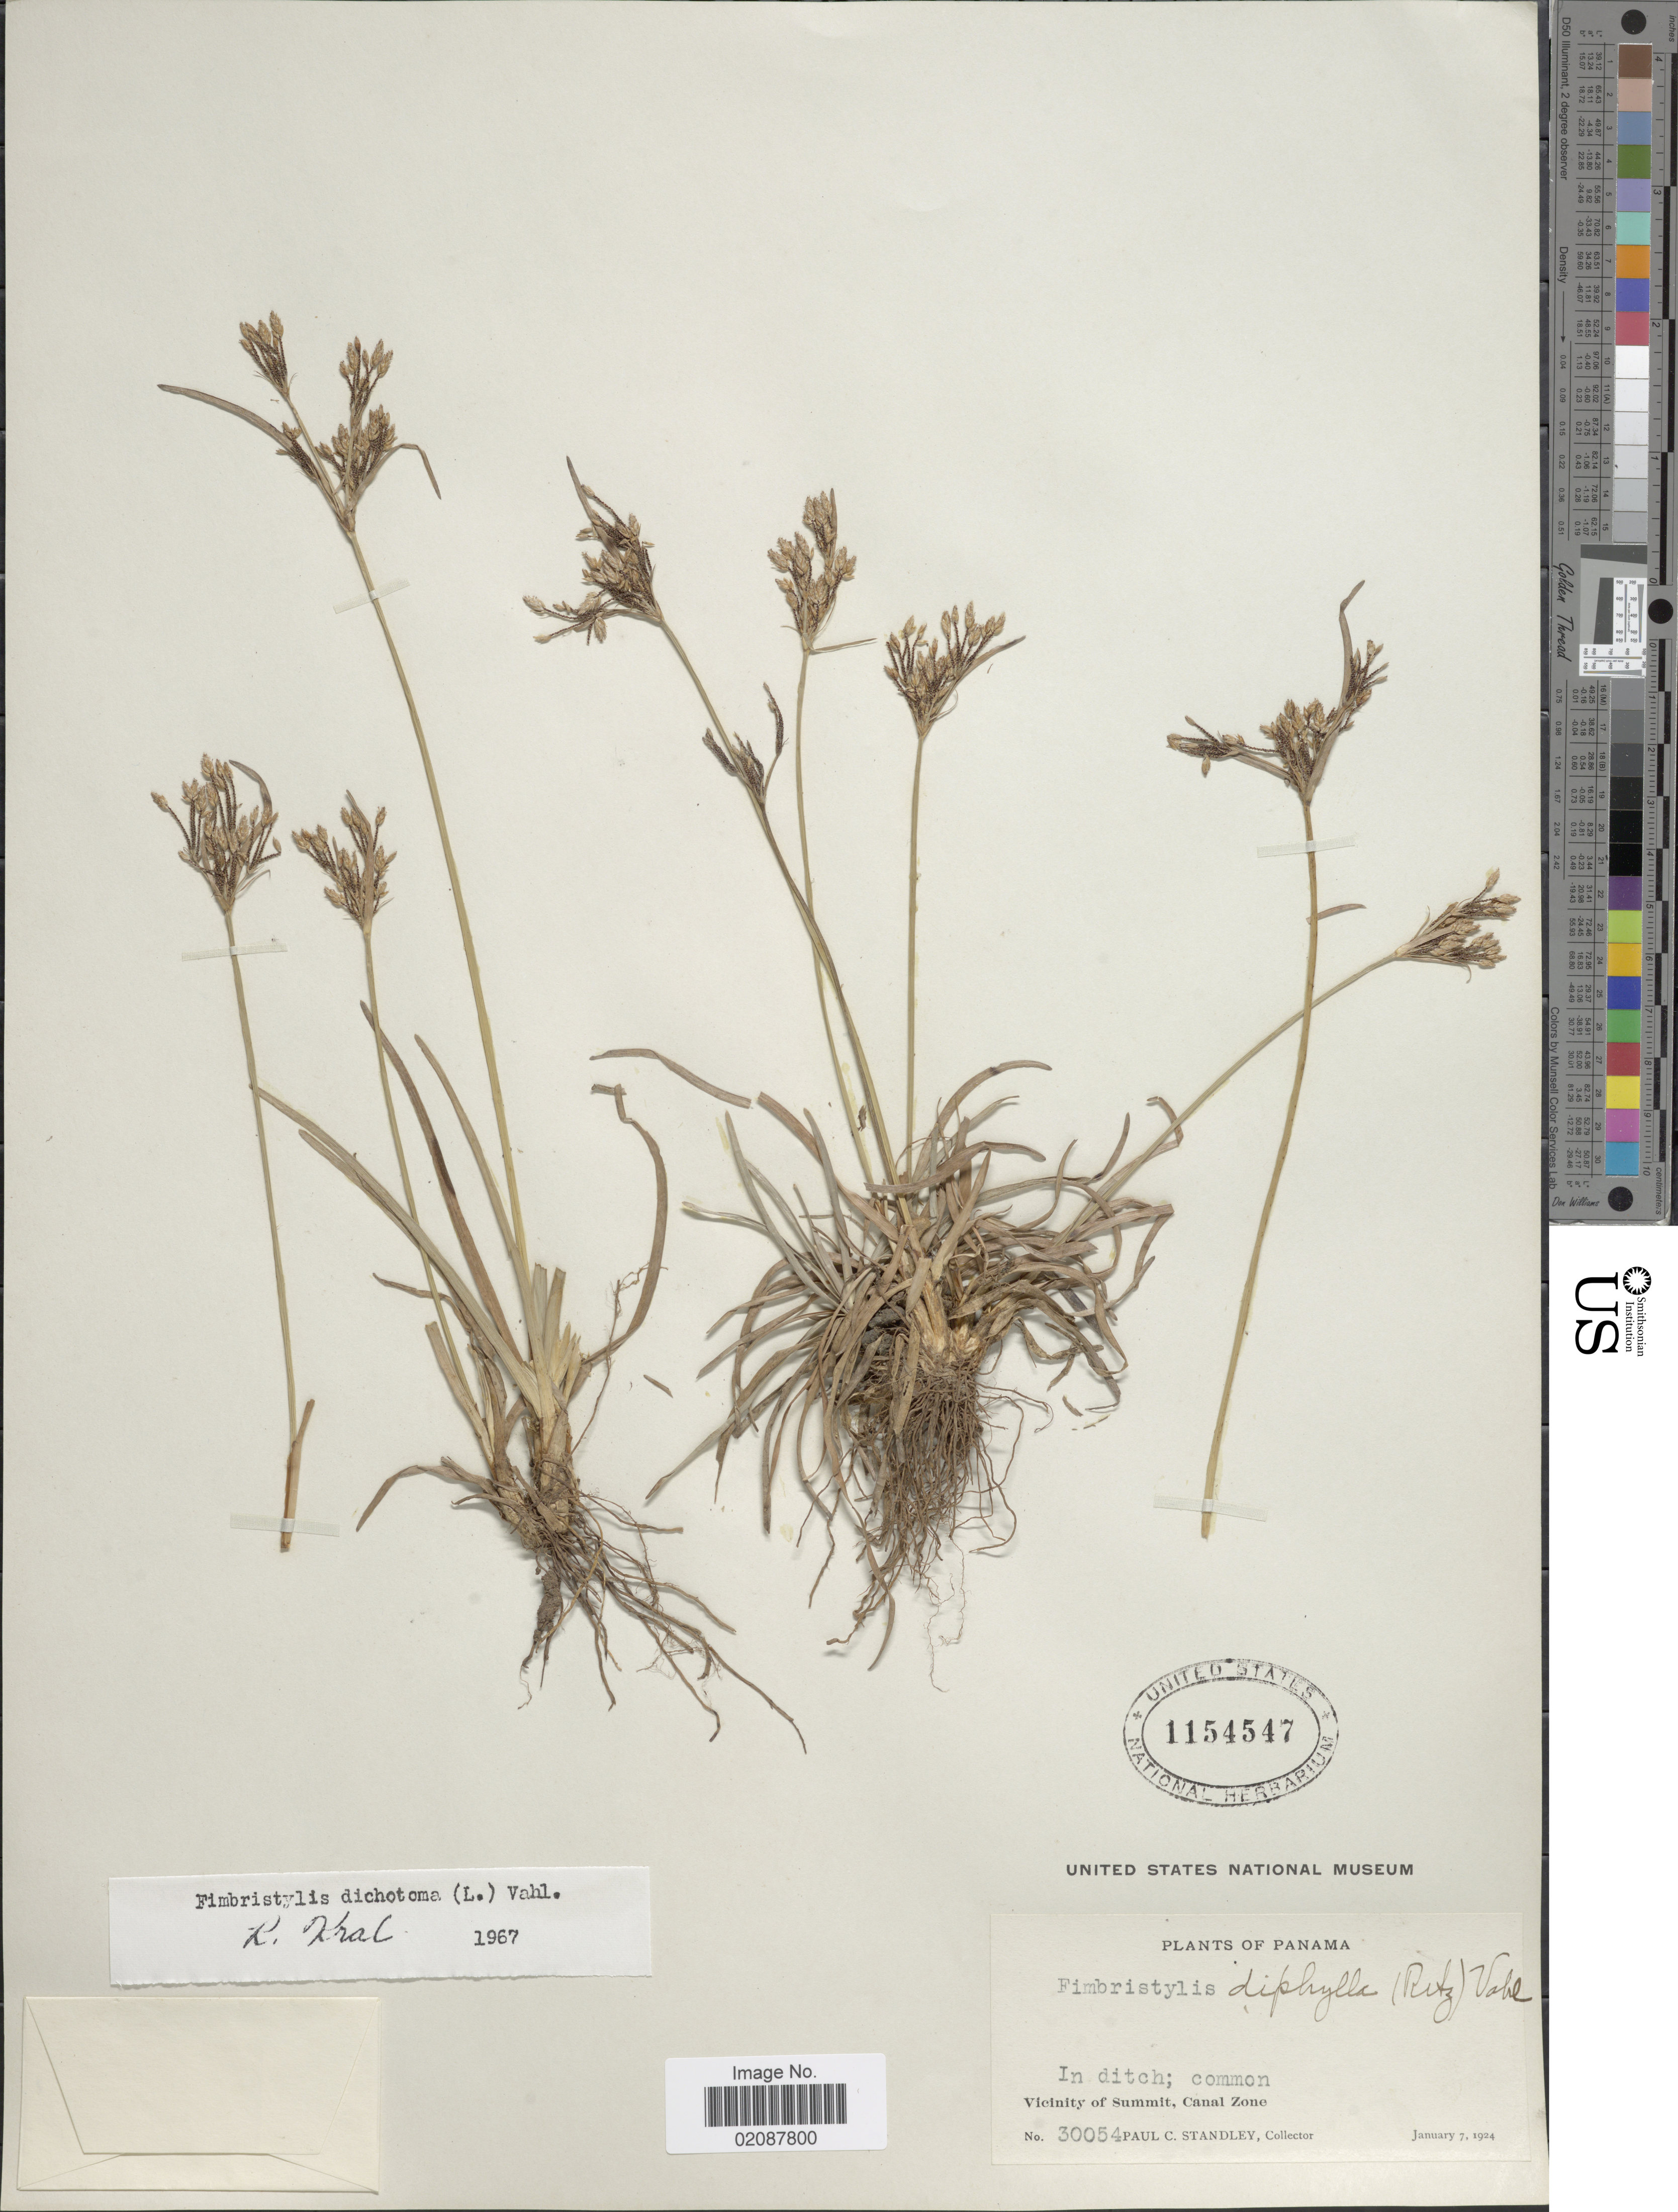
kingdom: Plantae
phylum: Tracheophyta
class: Liliopsida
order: Poales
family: Cyperaceae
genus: Fimbristylis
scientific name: Fimbristylis dichotoma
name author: (L.) Vahl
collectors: P. C. Standley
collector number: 30054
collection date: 1924-01-07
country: Panama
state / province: Colón / Panamá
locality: Vicinity of Summit, Canal Zone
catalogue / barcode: US 1154547